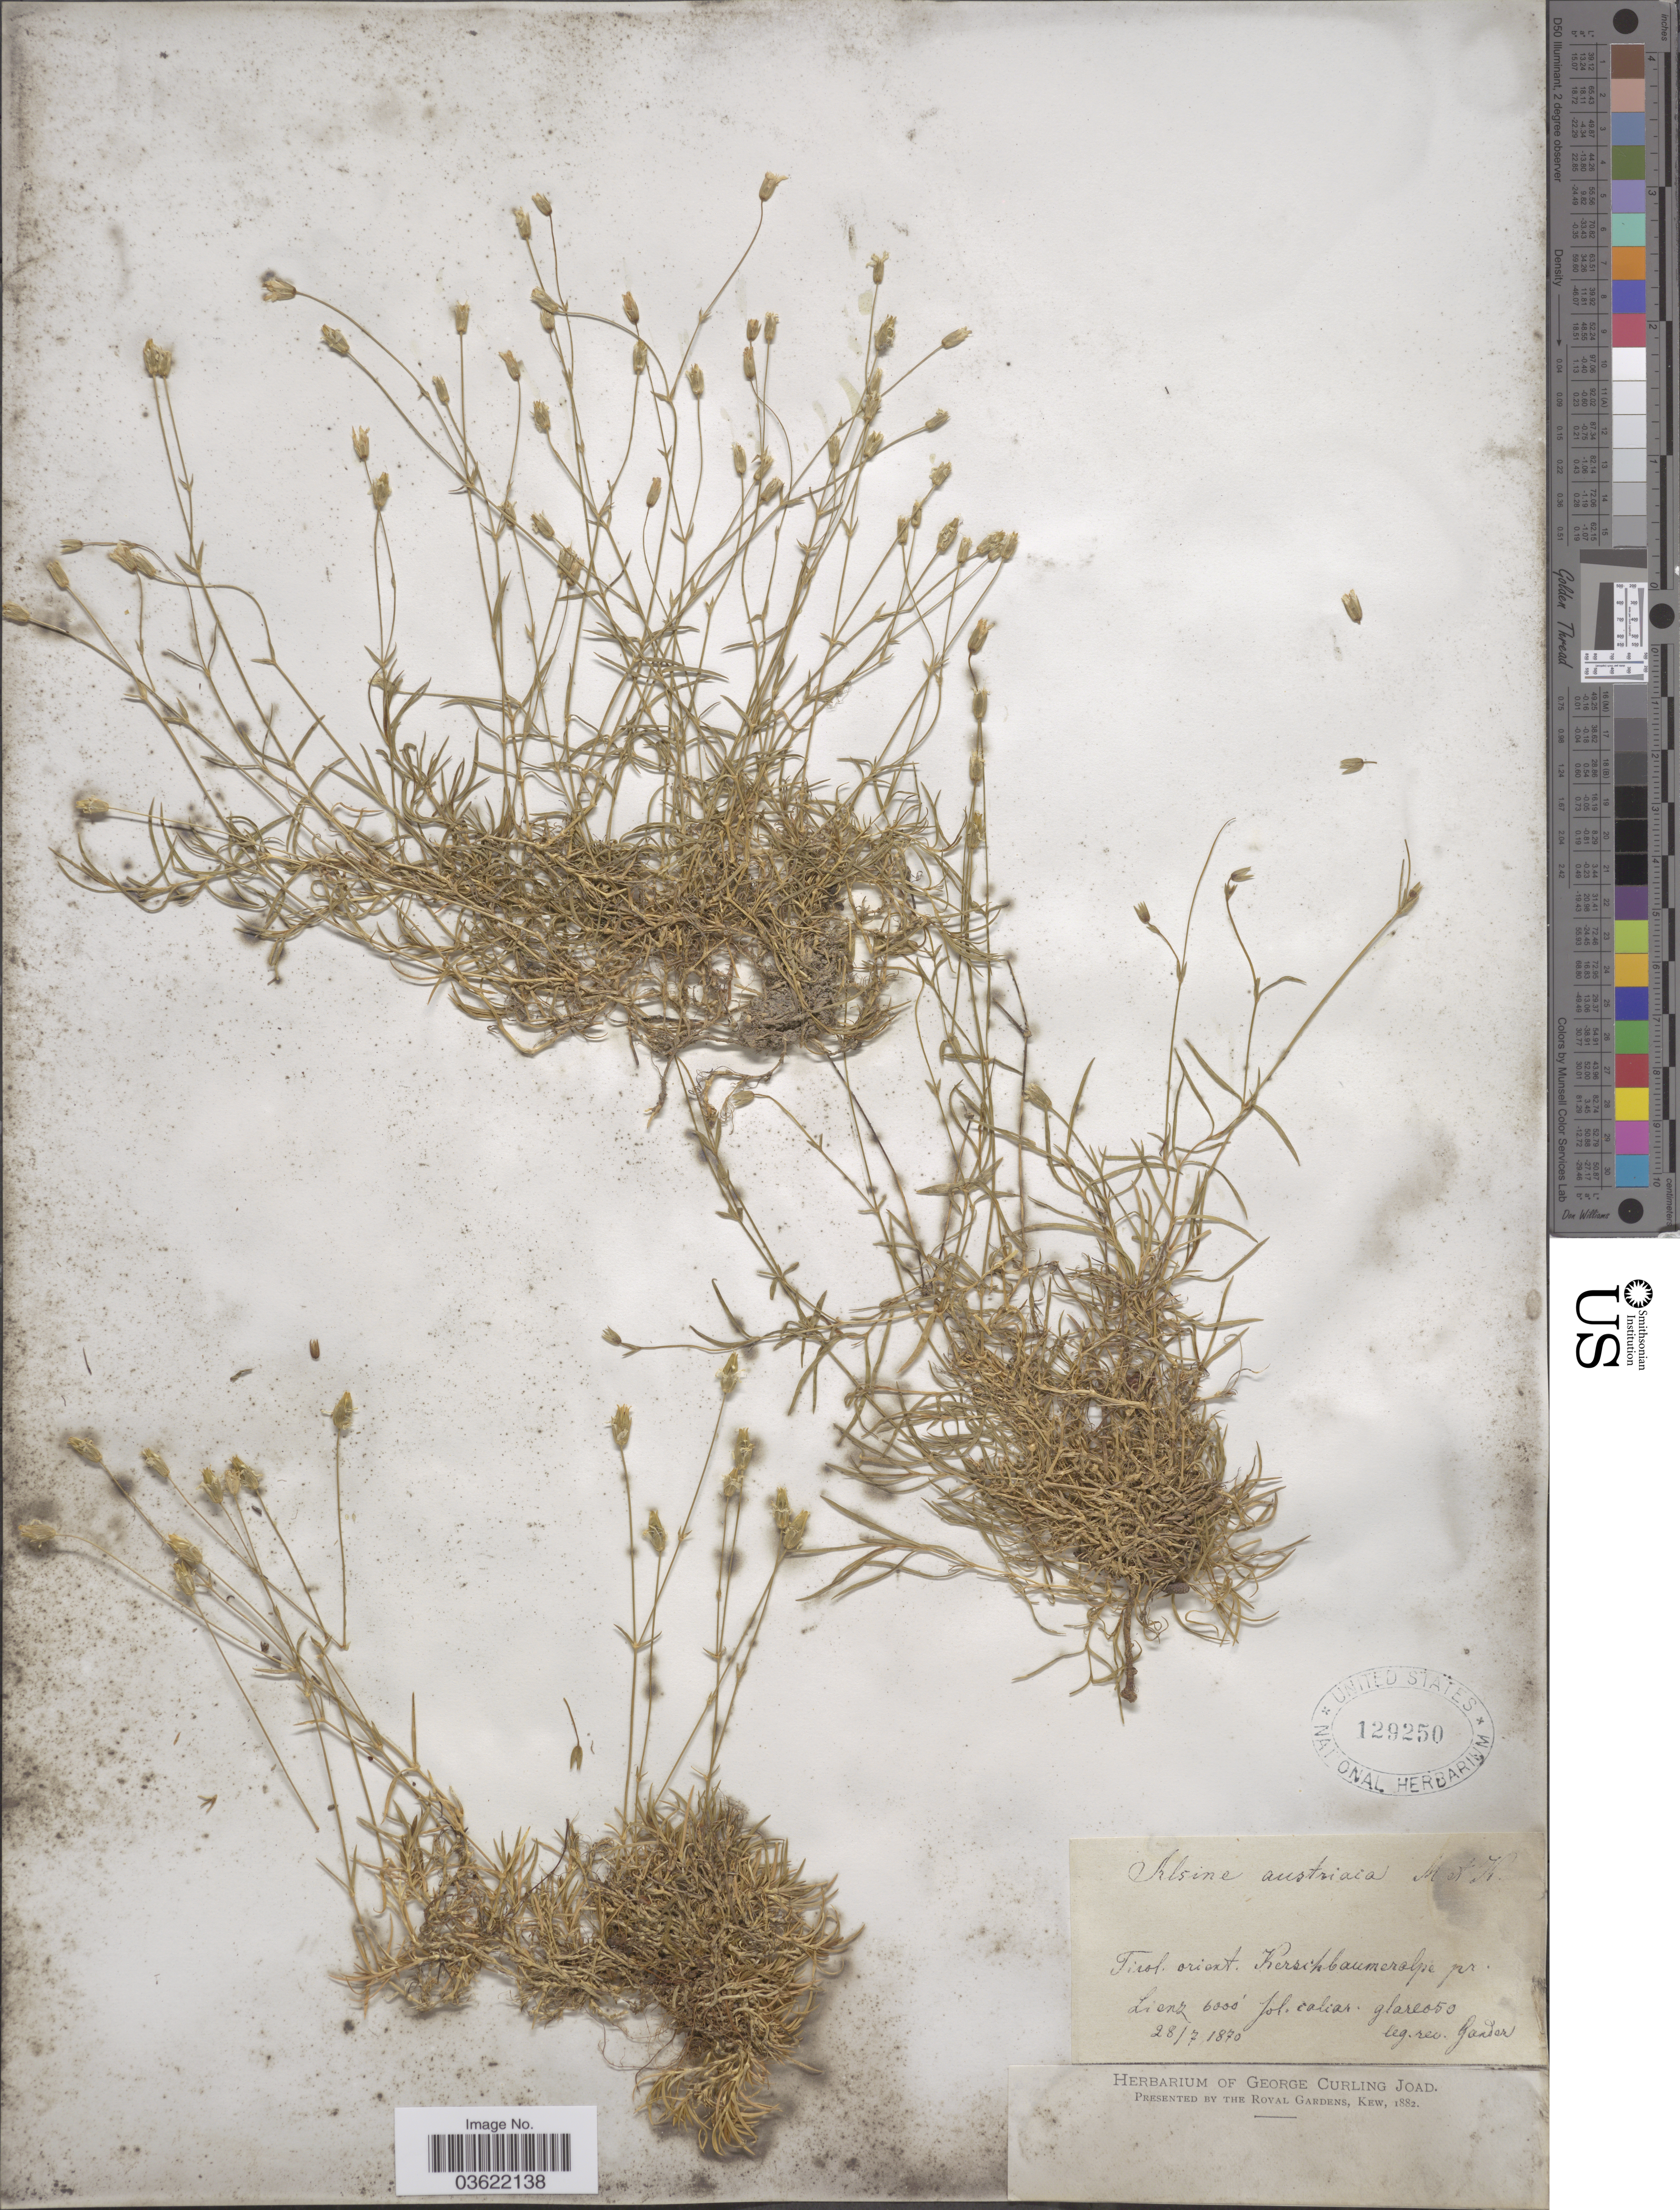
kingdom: Plantae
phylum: Tracheophyta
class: Magnoliopsida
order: Caryophyllales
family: Caryophyllaceae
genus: Arenaria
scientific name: Arenaria austriaca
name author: Jacq.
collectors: -- Gander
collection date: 1870-07-28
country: Austria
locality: Tirol. orient. Kerschbaumeralpe pr. Lienz.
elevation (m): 1829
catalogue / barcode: US 129250